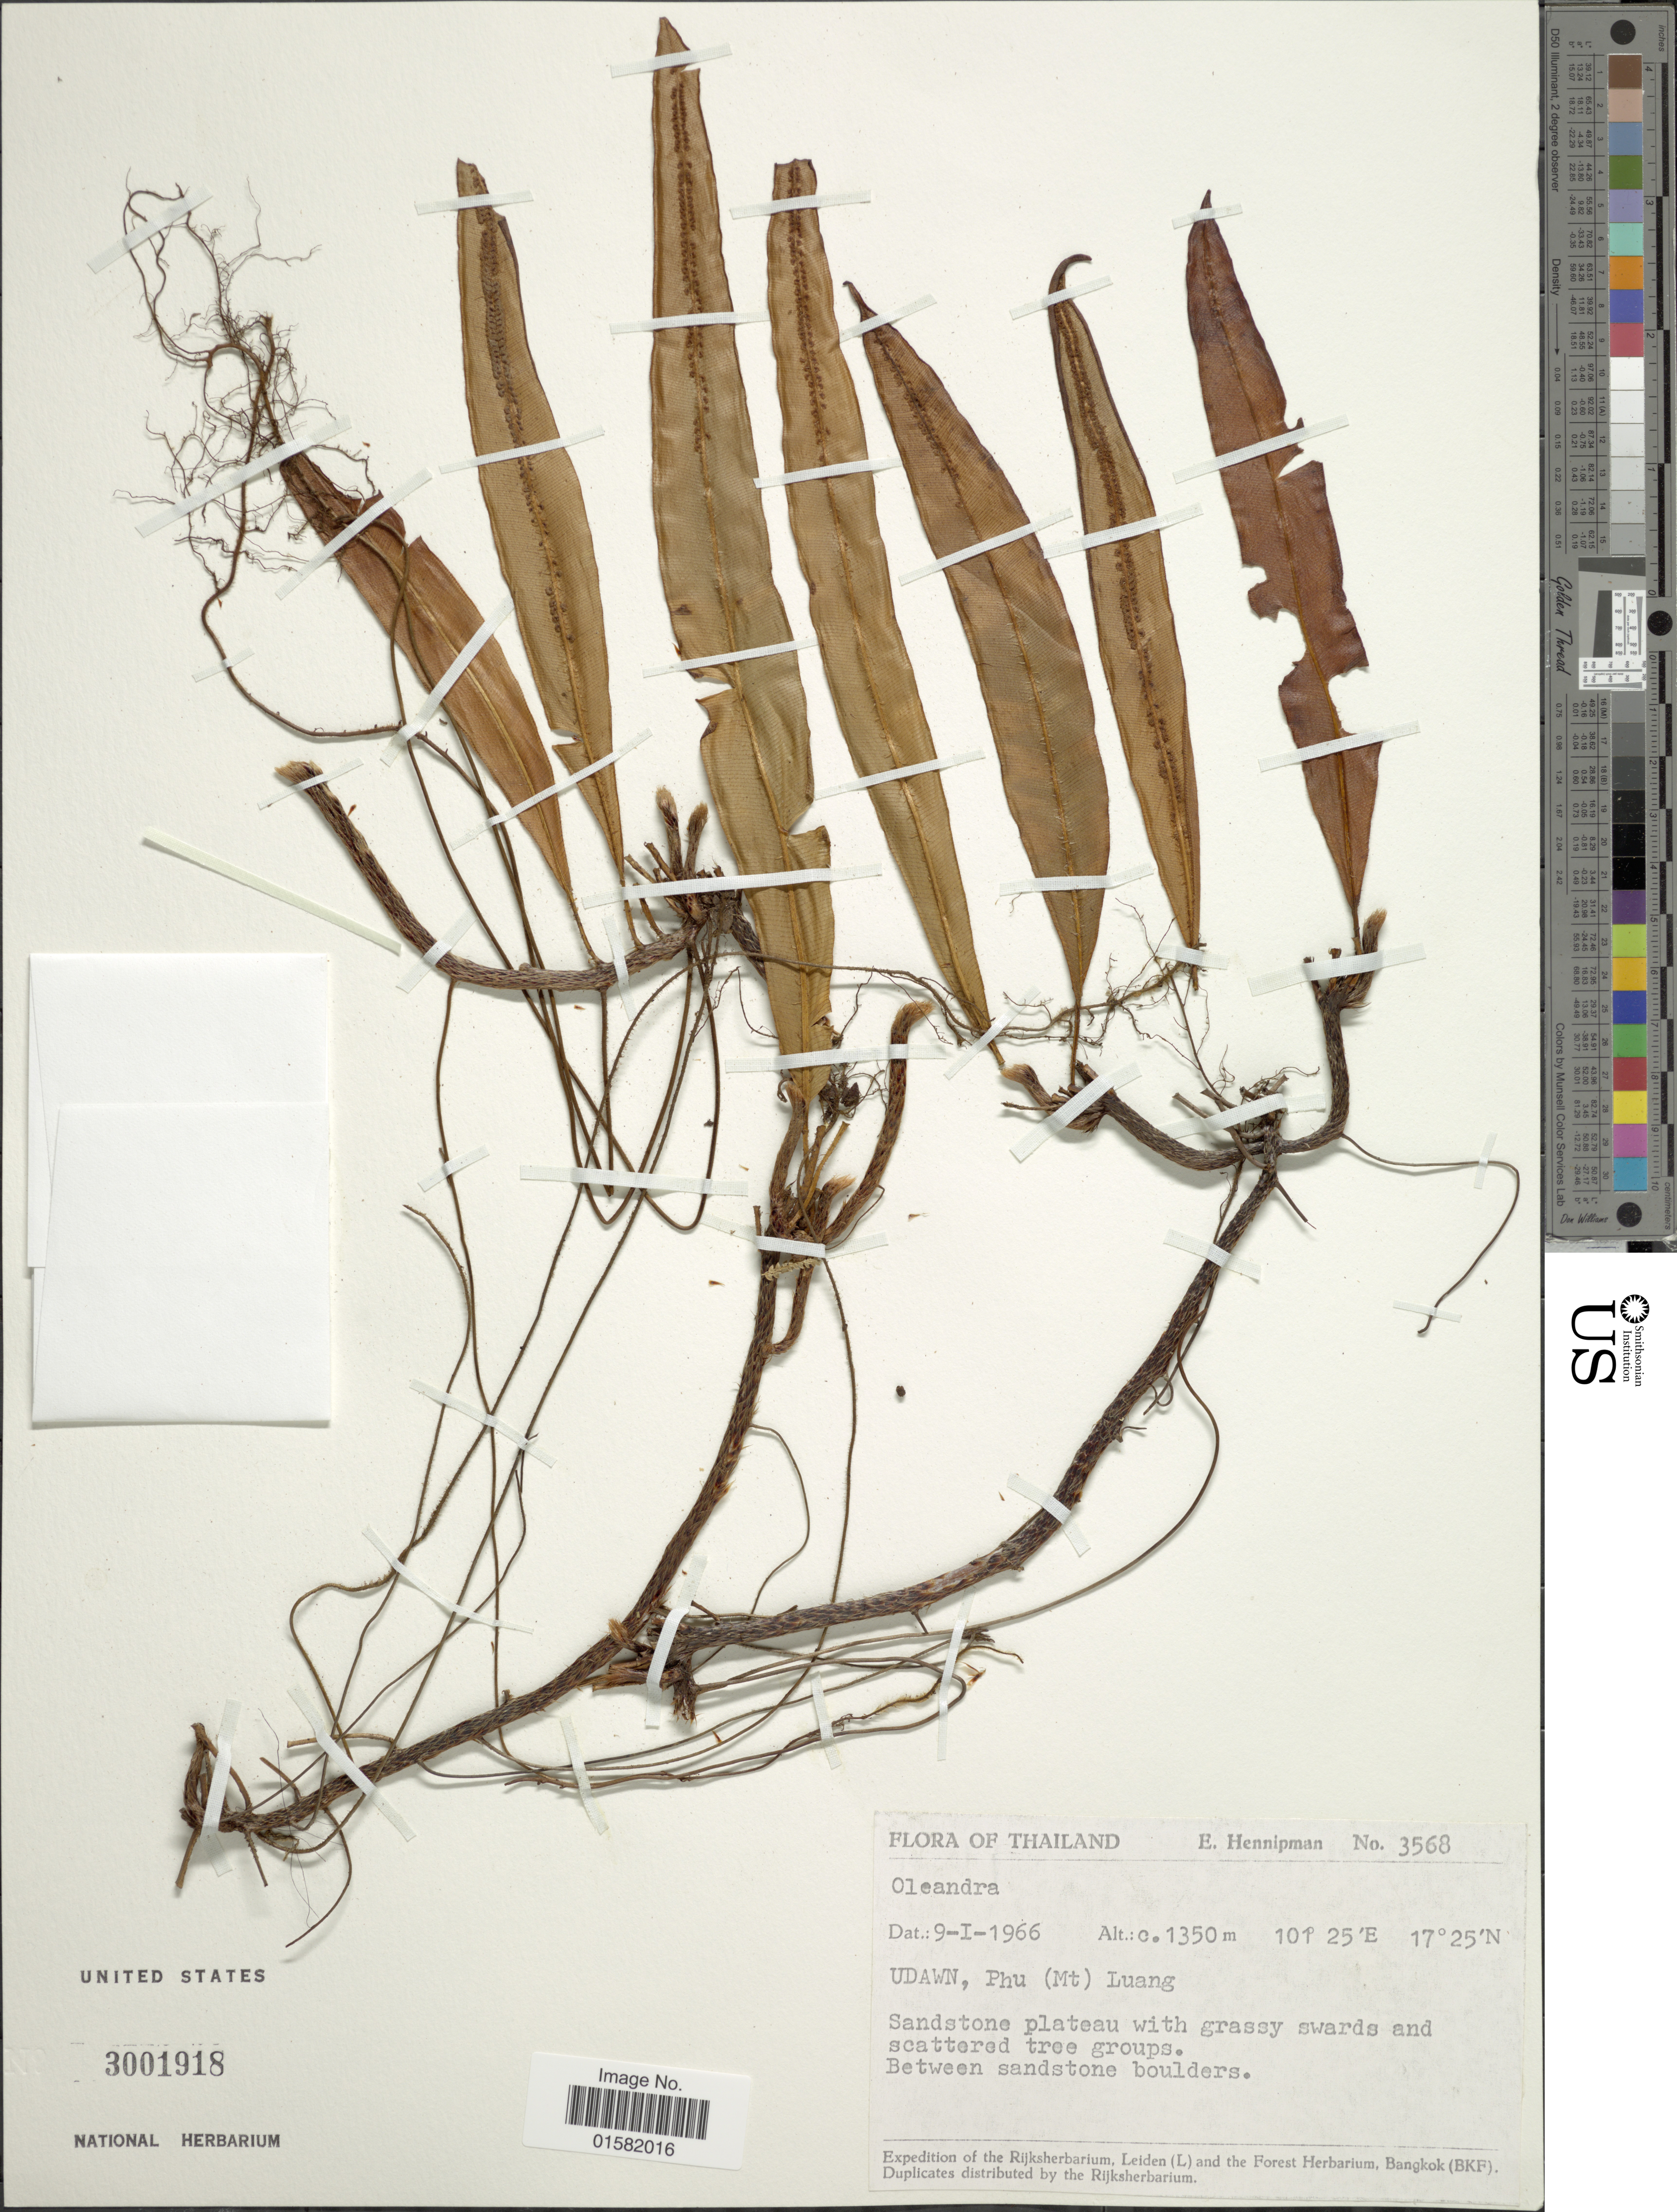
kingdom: Plantae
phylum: Tracheophyta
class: Polypodiopsida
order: Polypodiales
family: Oleandraceae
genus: Oleandra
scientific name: Oleandra sp.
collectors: E. Hennipman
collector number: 3568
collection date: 1966-01-09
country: Thailand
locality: Thailand, Udawn, Phu (Mt) Luang.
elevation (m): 1350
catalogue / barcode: US 3001918